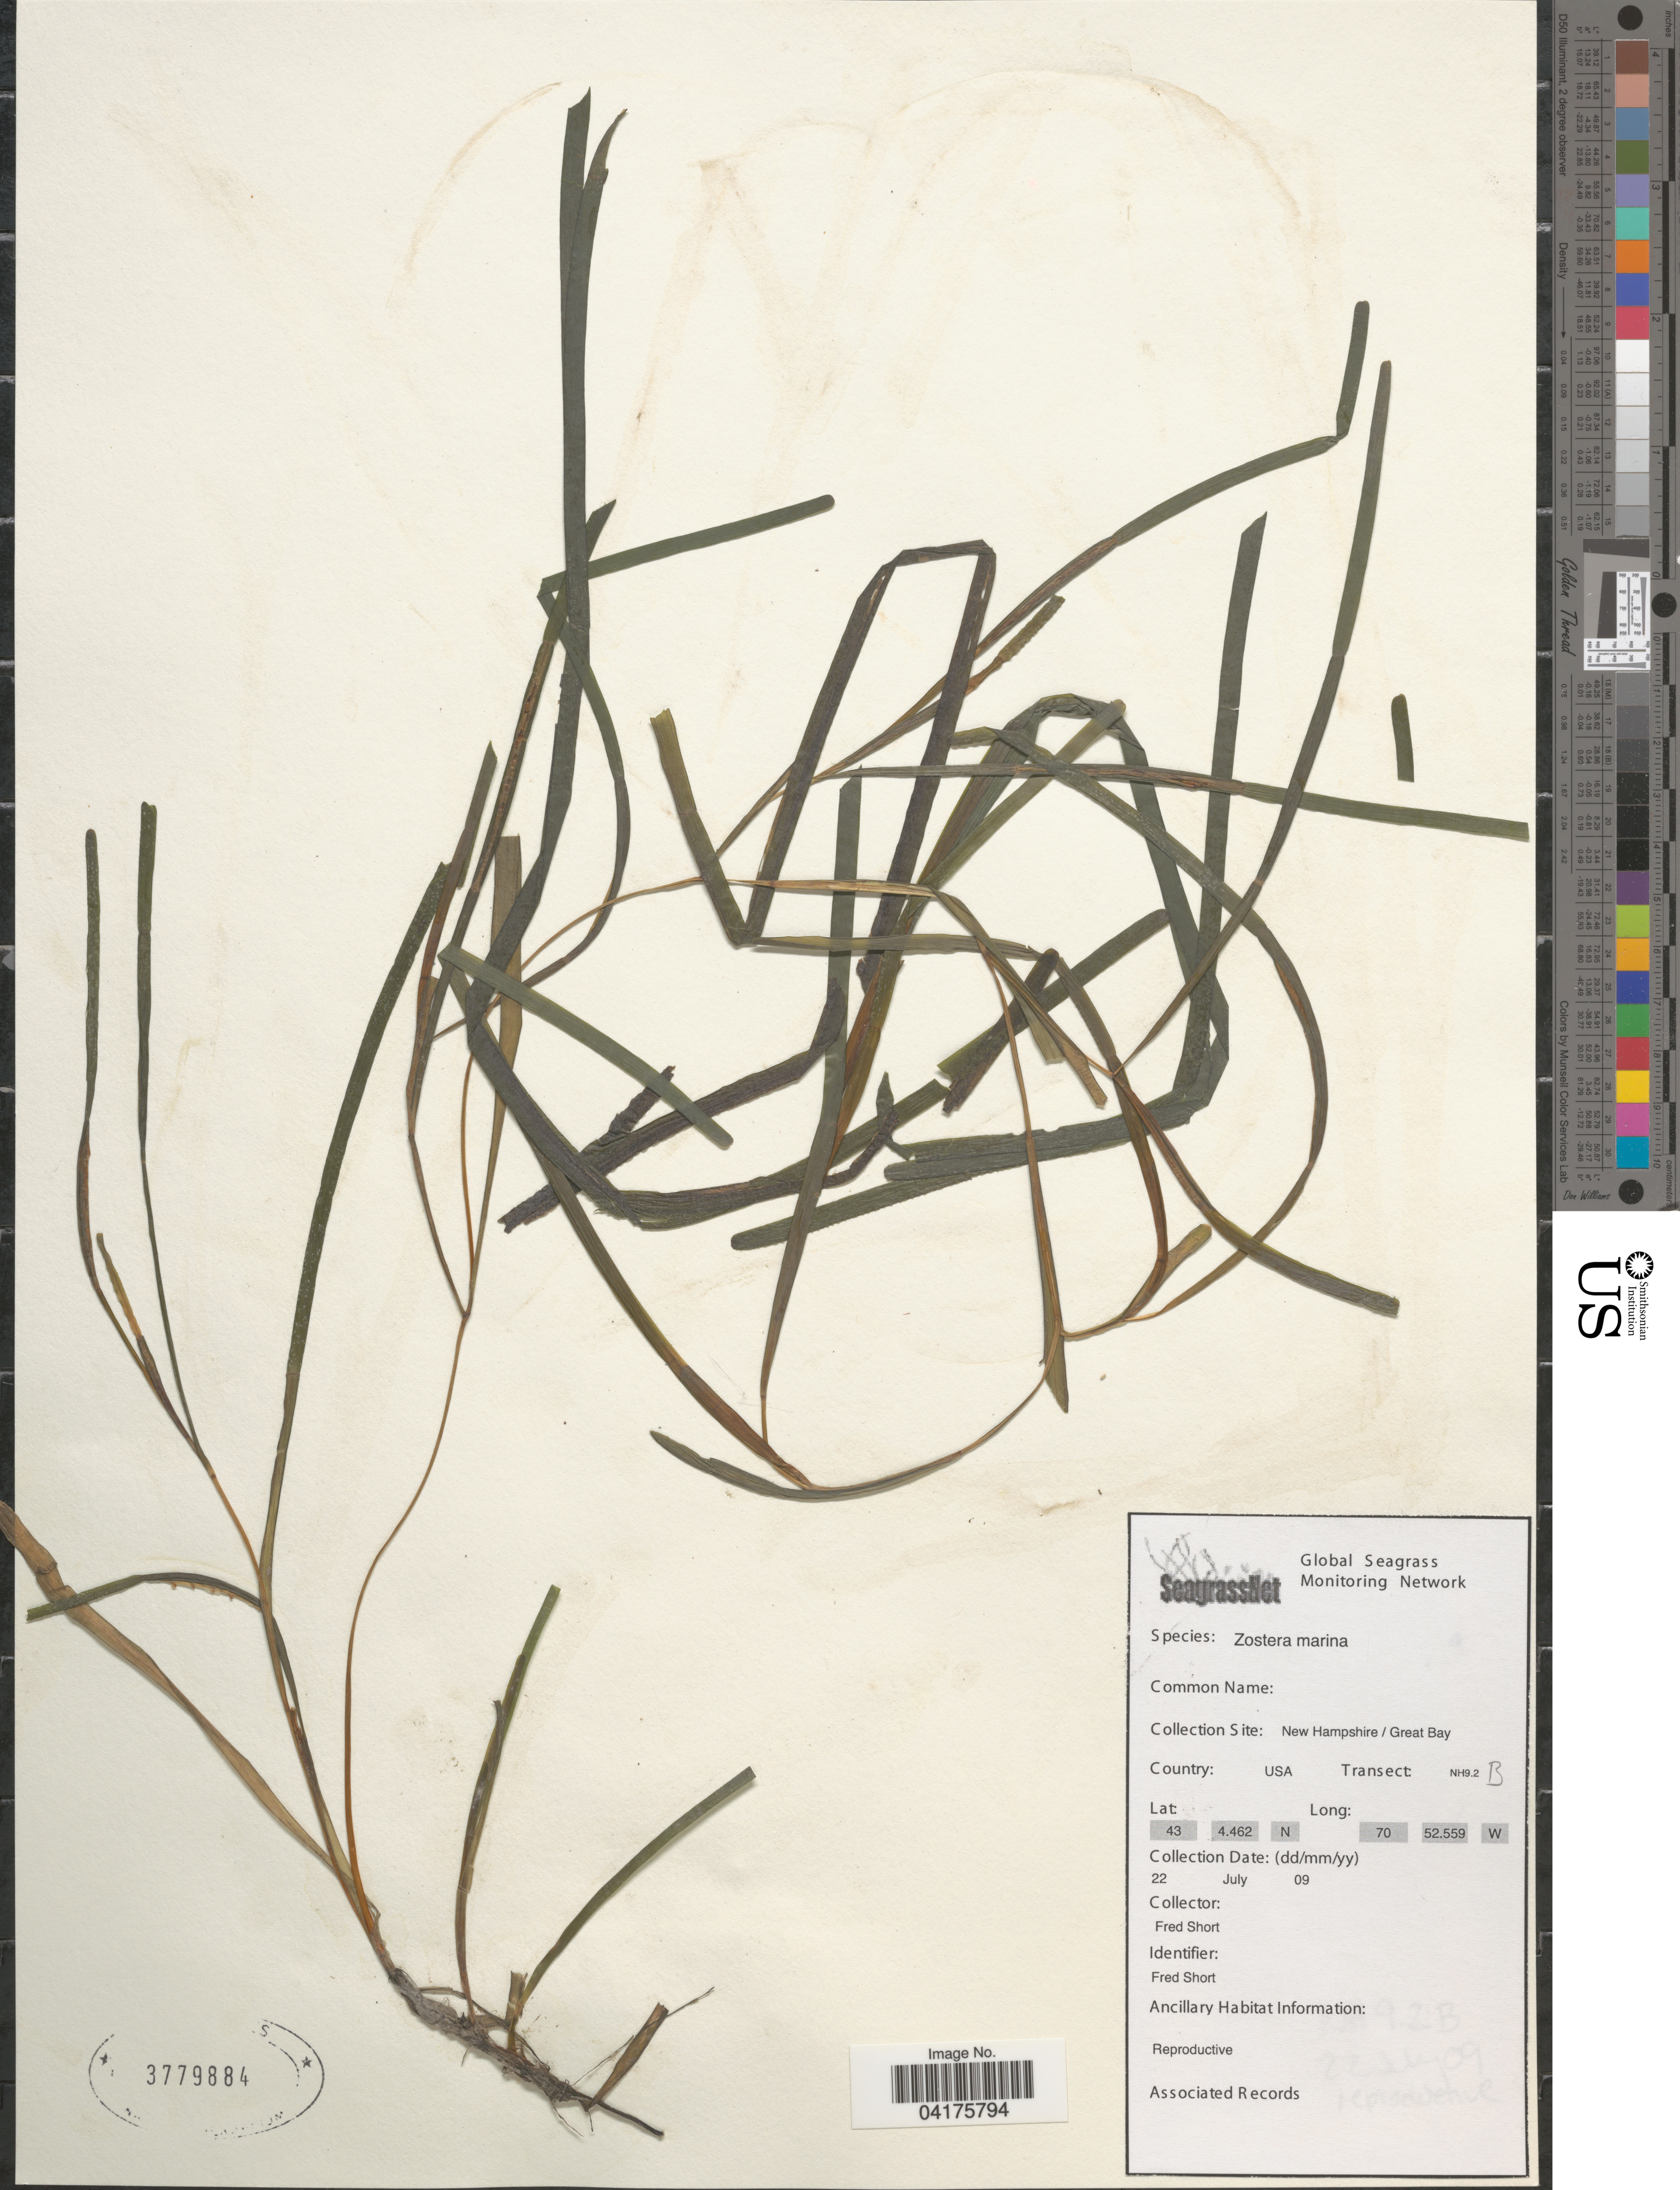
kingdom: Plantae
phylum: Tracheophyta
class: Liliopsida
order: Alismatales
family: Zosteraceae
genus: Zostera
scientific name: Zostera marina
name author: L.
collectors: F. Short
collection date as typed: Transcribed d/m/y: 22/7/9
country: United States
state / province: New Hampshire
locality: Great Bay.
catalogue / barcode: US 3779884